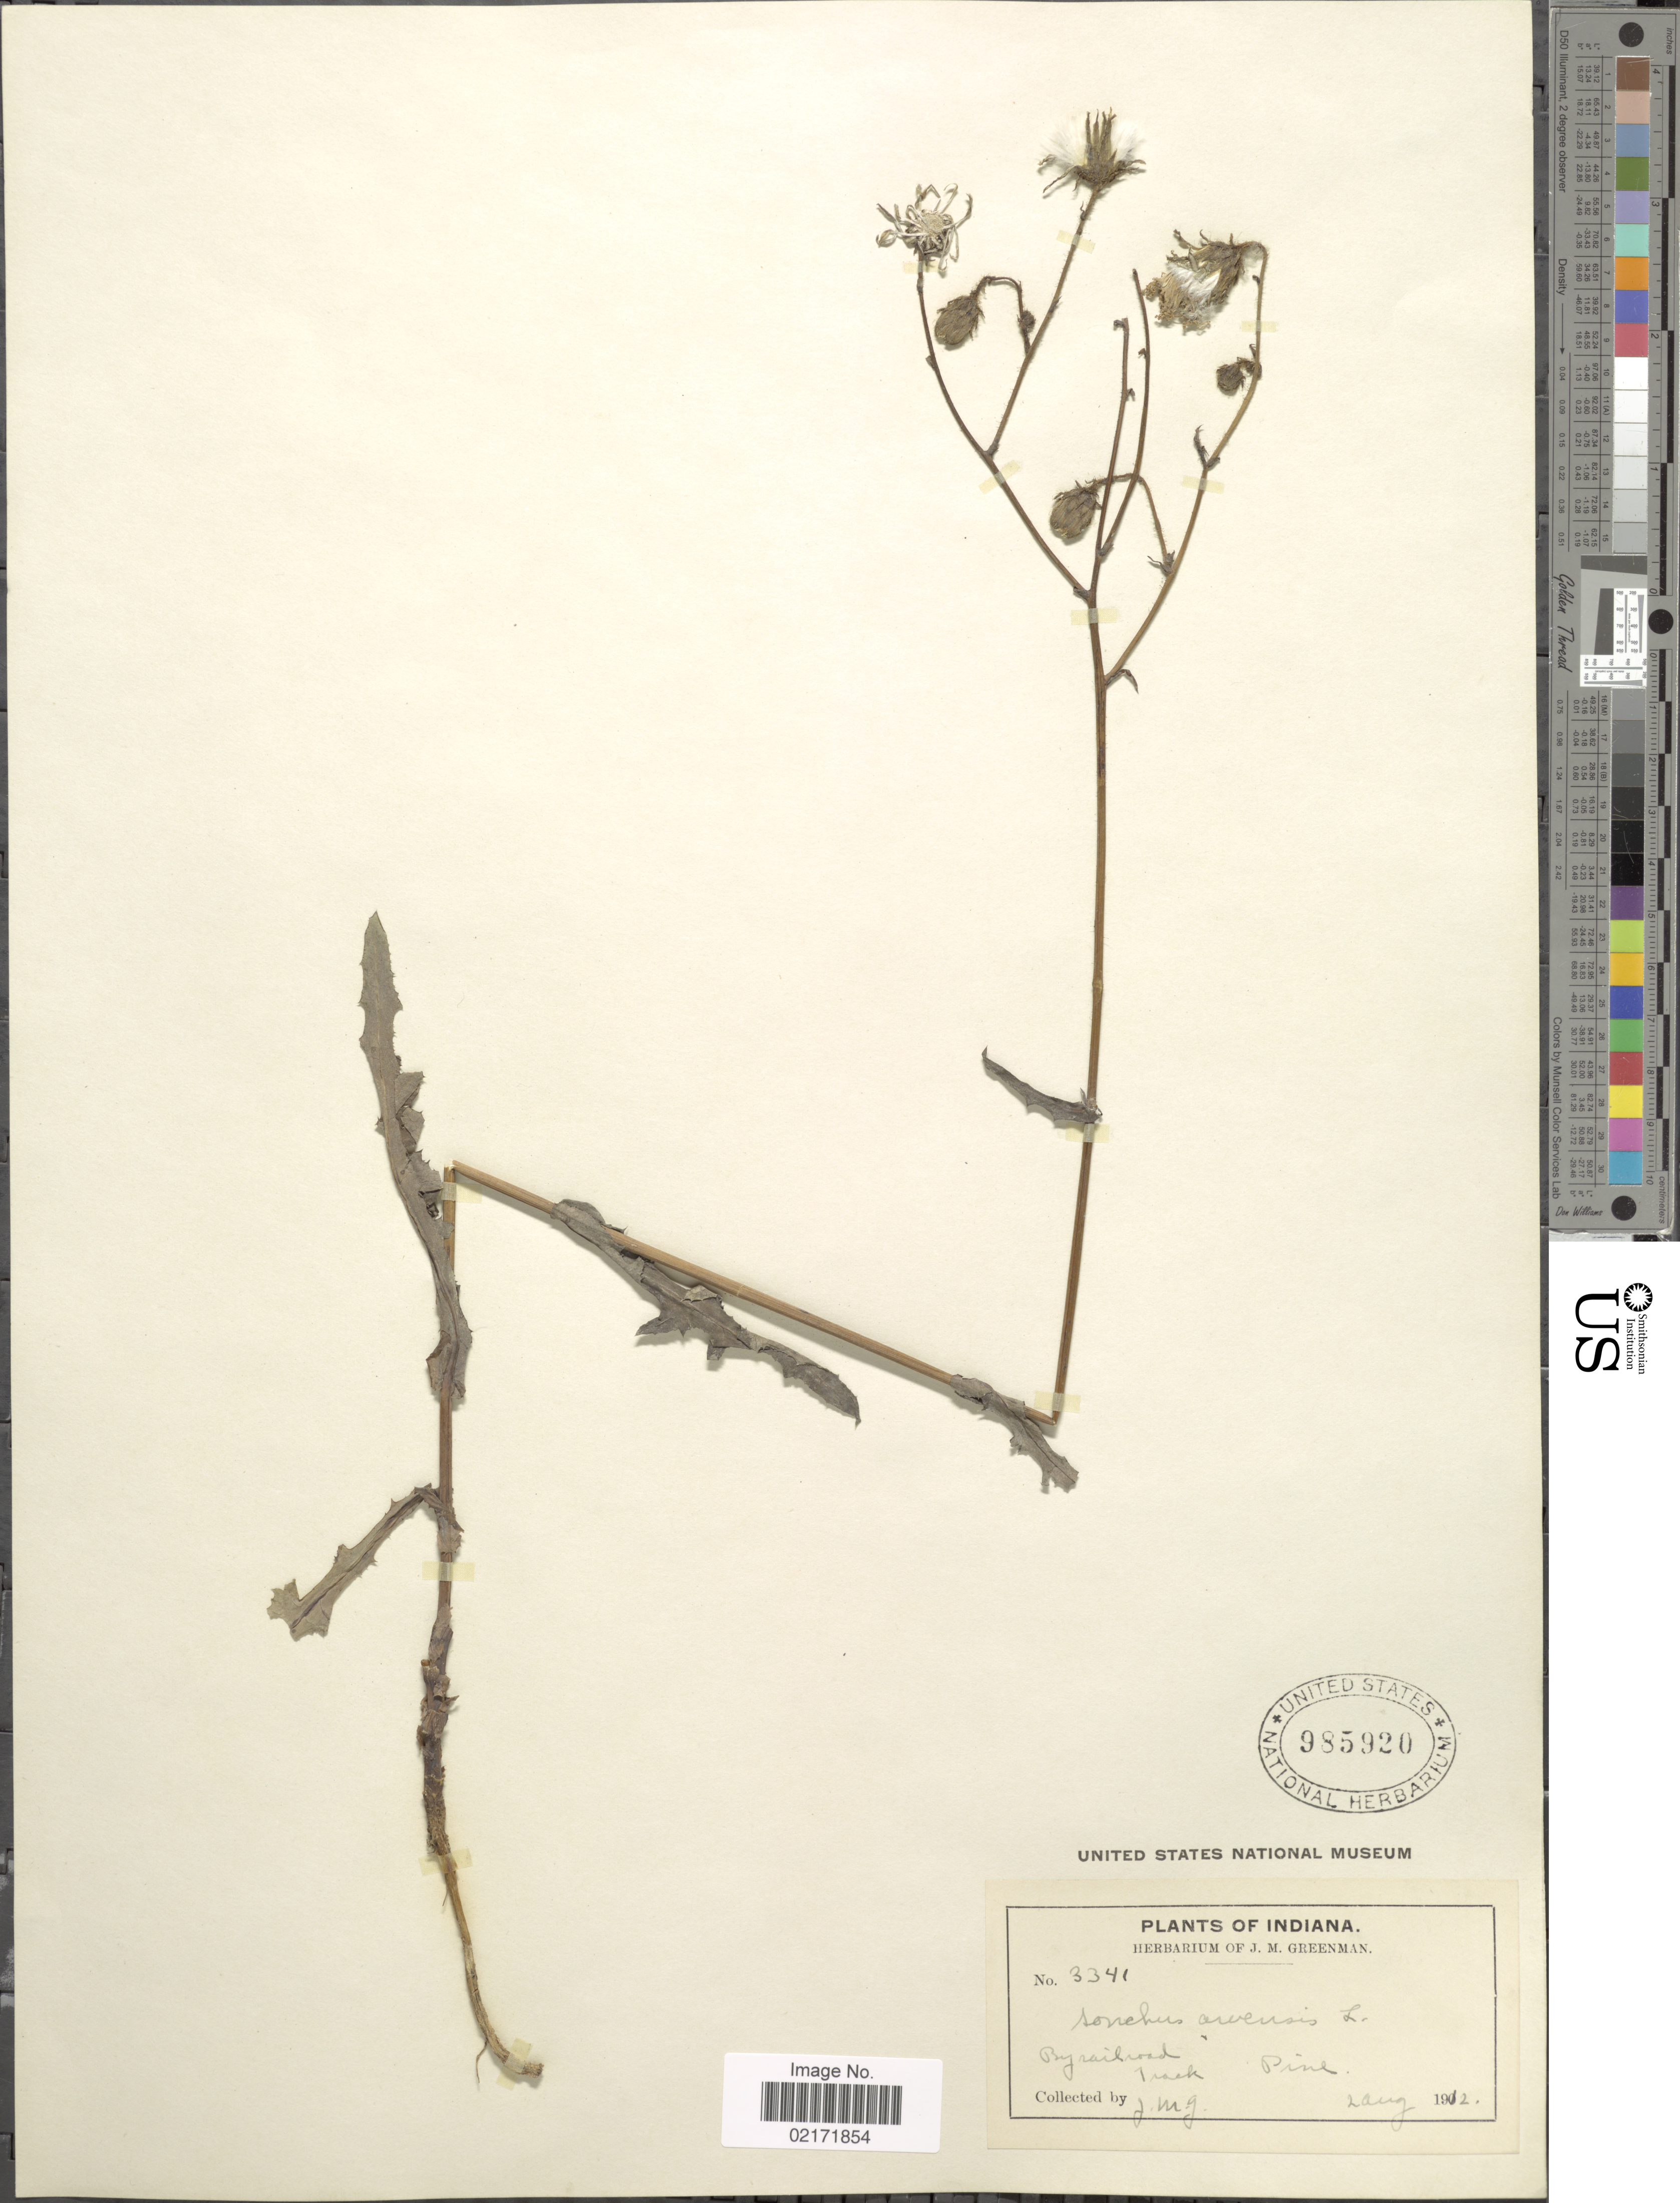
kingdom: Plantae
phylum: Tracheophyta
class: Magnoliopsida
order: Asterales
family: Asteraceae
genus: Sonchus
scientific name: Sonchus arvensis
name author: L.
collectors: J. M. Greenman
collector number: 3341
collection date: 1912-08-02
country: United States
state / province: Indiana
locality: By railroad, Track Pine.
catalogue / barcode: US 985920